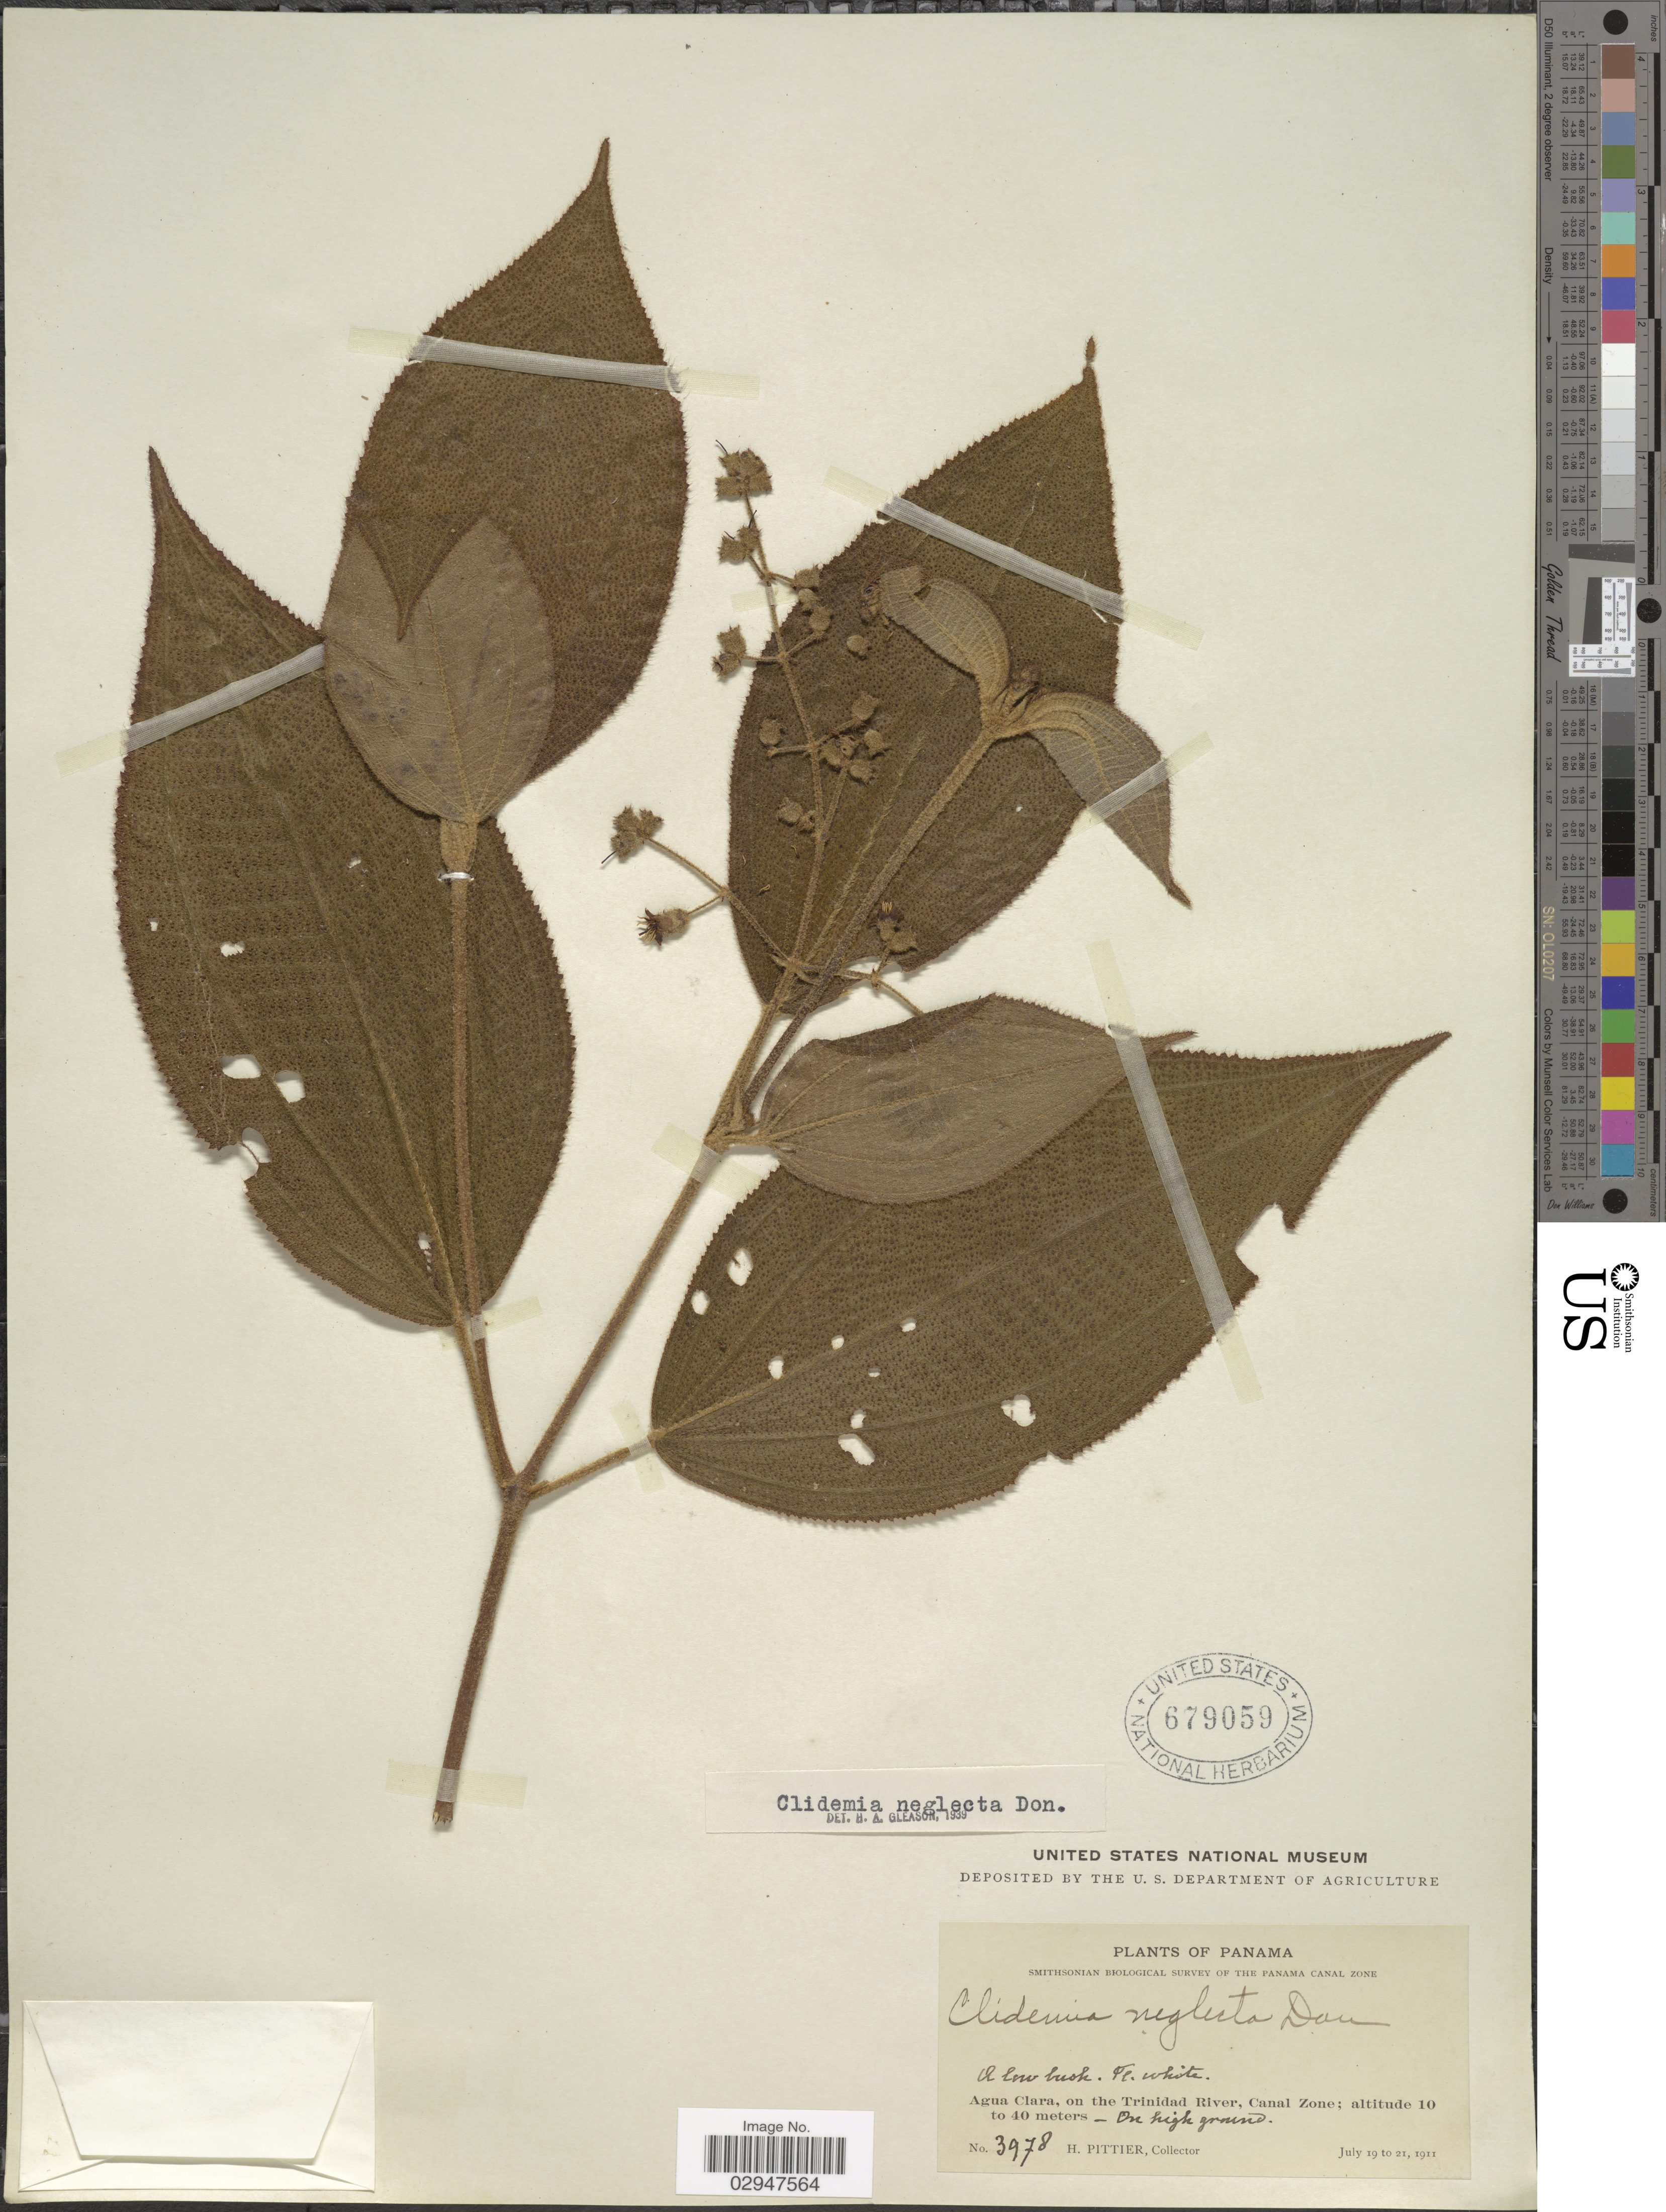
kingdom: Plantae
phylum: Tracheophyta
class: Magnoliopsida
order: Myrtales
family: Melastomataceae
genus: Clidemia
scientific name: Clidemia capitellata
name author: (Bonpl.) D. Don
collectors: H. F. Pittier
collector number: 3978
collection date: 1911-07-19/1911-07-21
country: Panama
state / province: Colón / Panamá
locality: Agua Clara, on the Trinidad River, Canal Zone.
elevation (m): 10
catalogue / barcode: US 679059